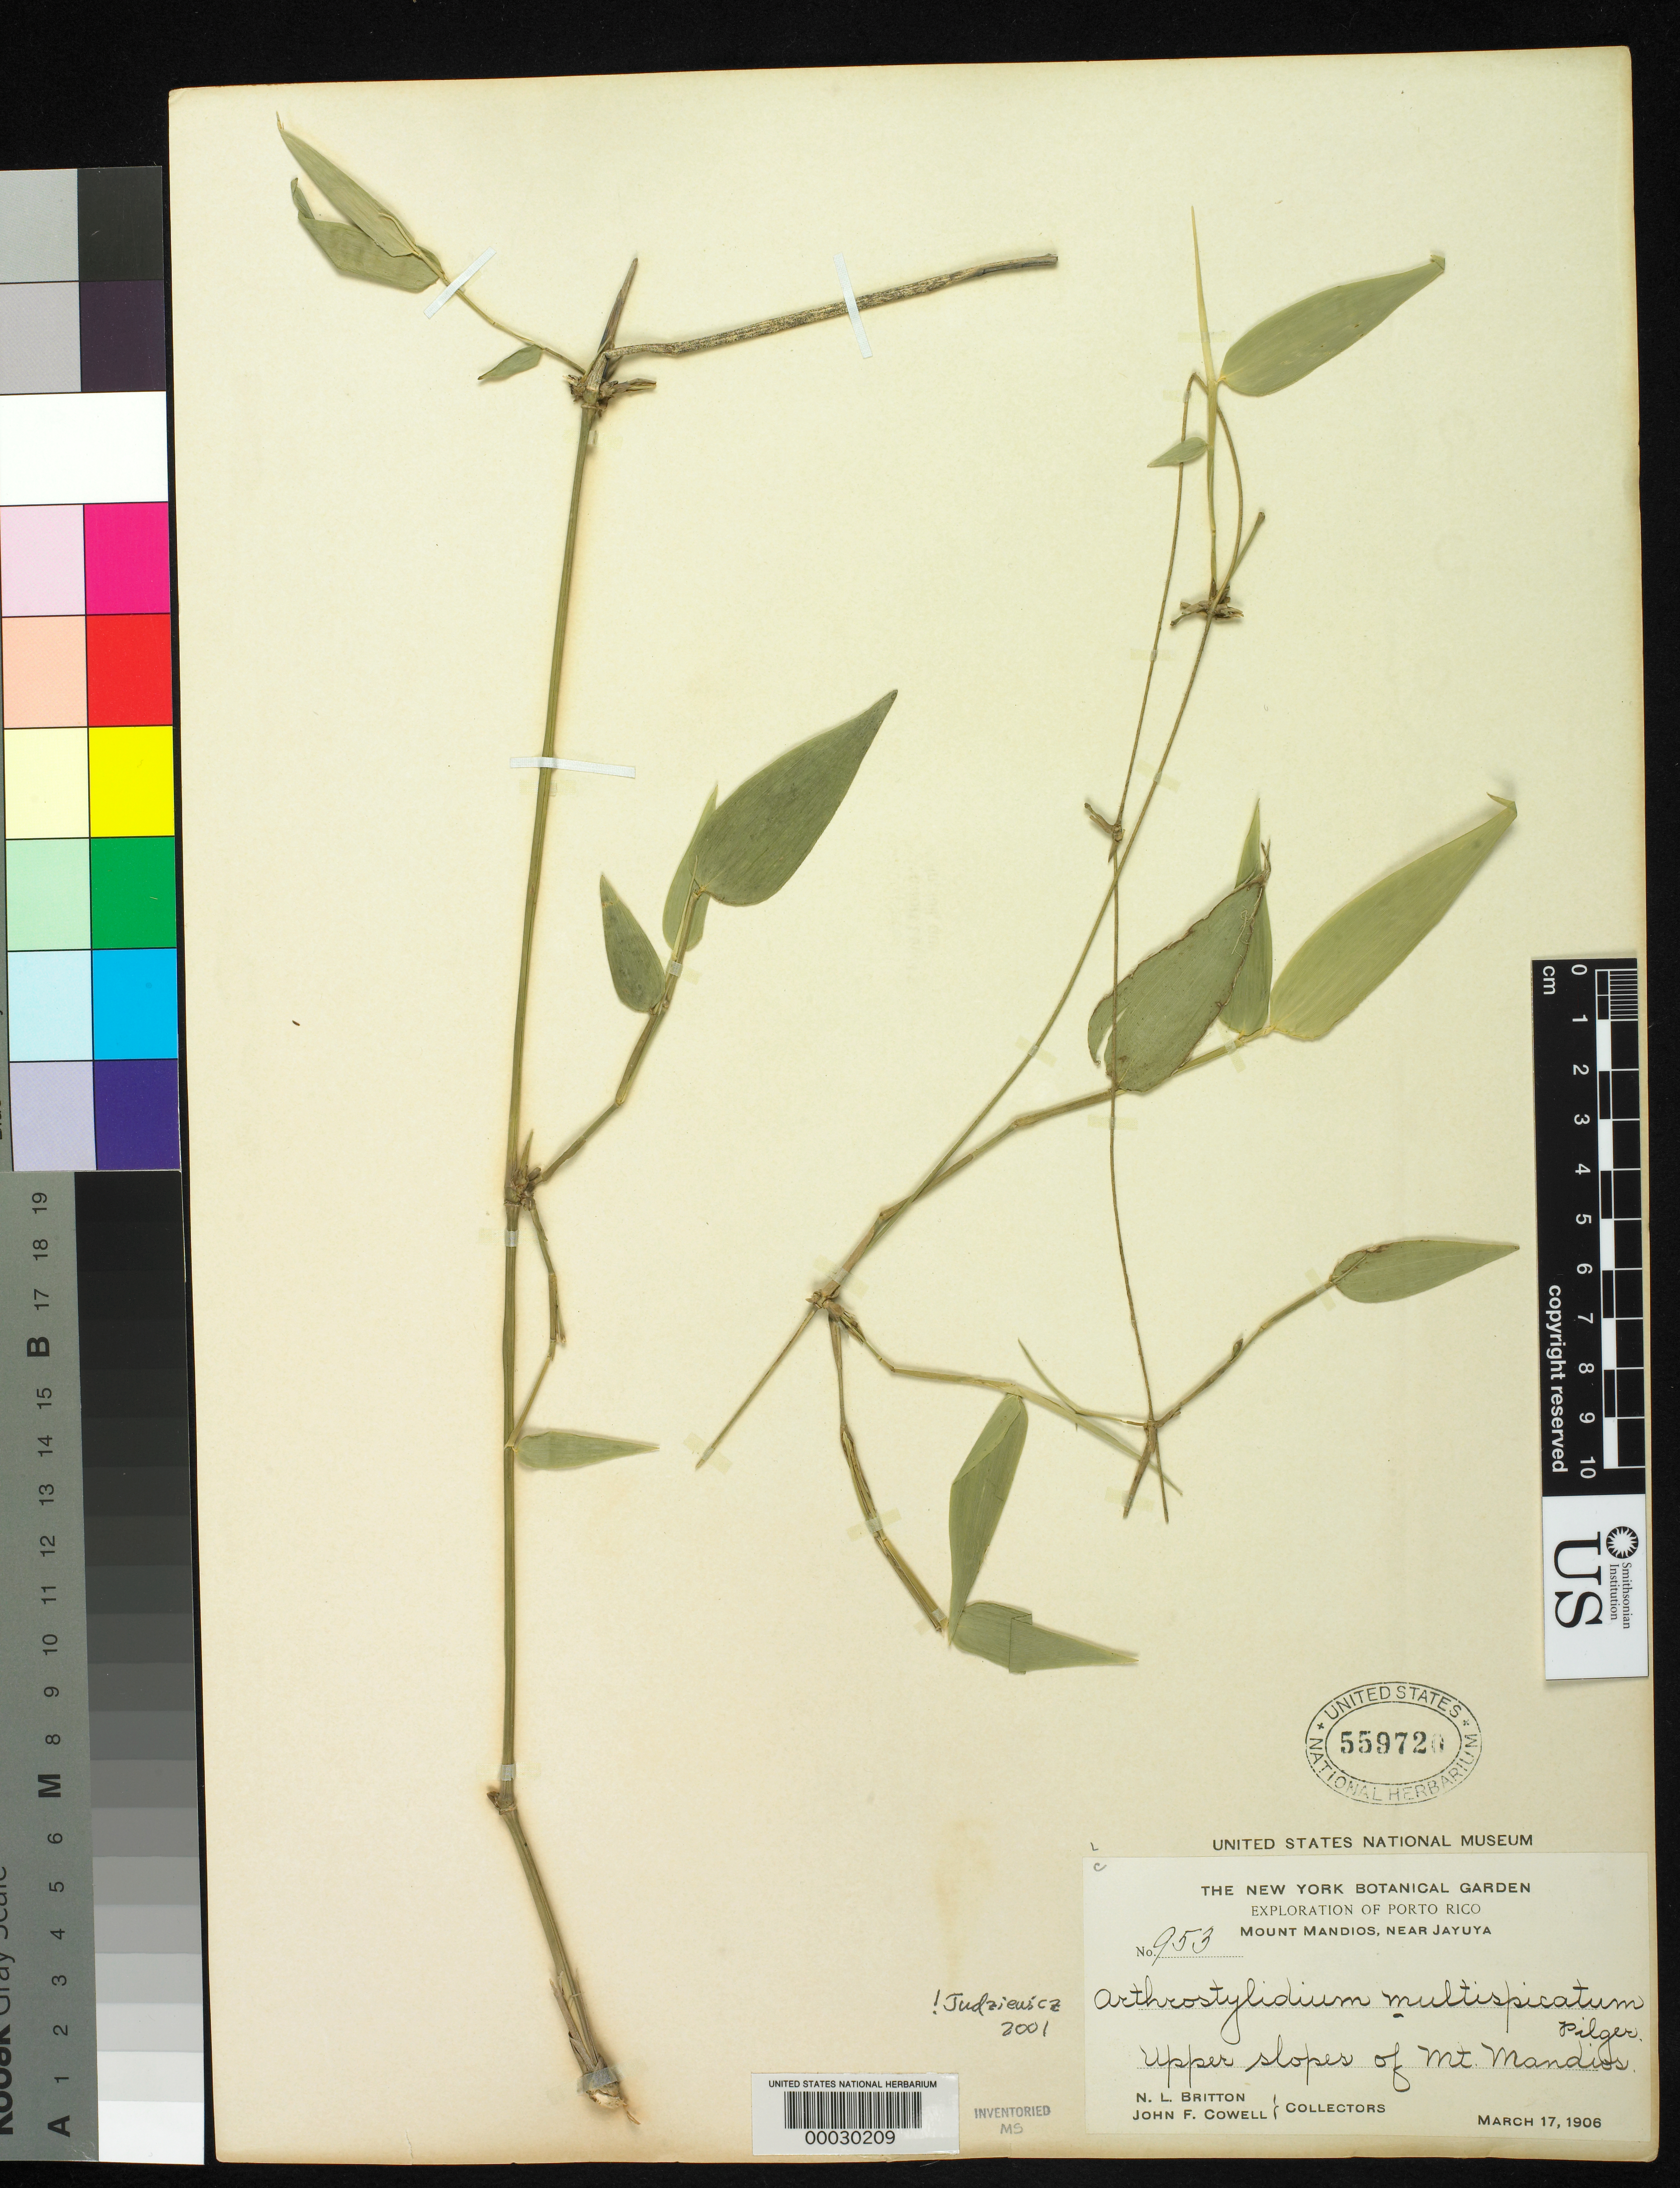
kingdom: Plantae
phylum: Tracheophyta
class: Liliopsida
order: Poales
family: Poaceae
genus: Arthrostylidium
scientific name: Arthrostylidium multispicatum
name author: Pilg. in Urb.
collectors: N. Britton & J. F. Cowell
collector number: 953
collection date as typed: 17 Mar 1906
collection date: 1906-03-17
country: Puerto Rico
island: Greater Antilles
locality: Mt. mandios, jayuya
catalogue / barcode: US 559720